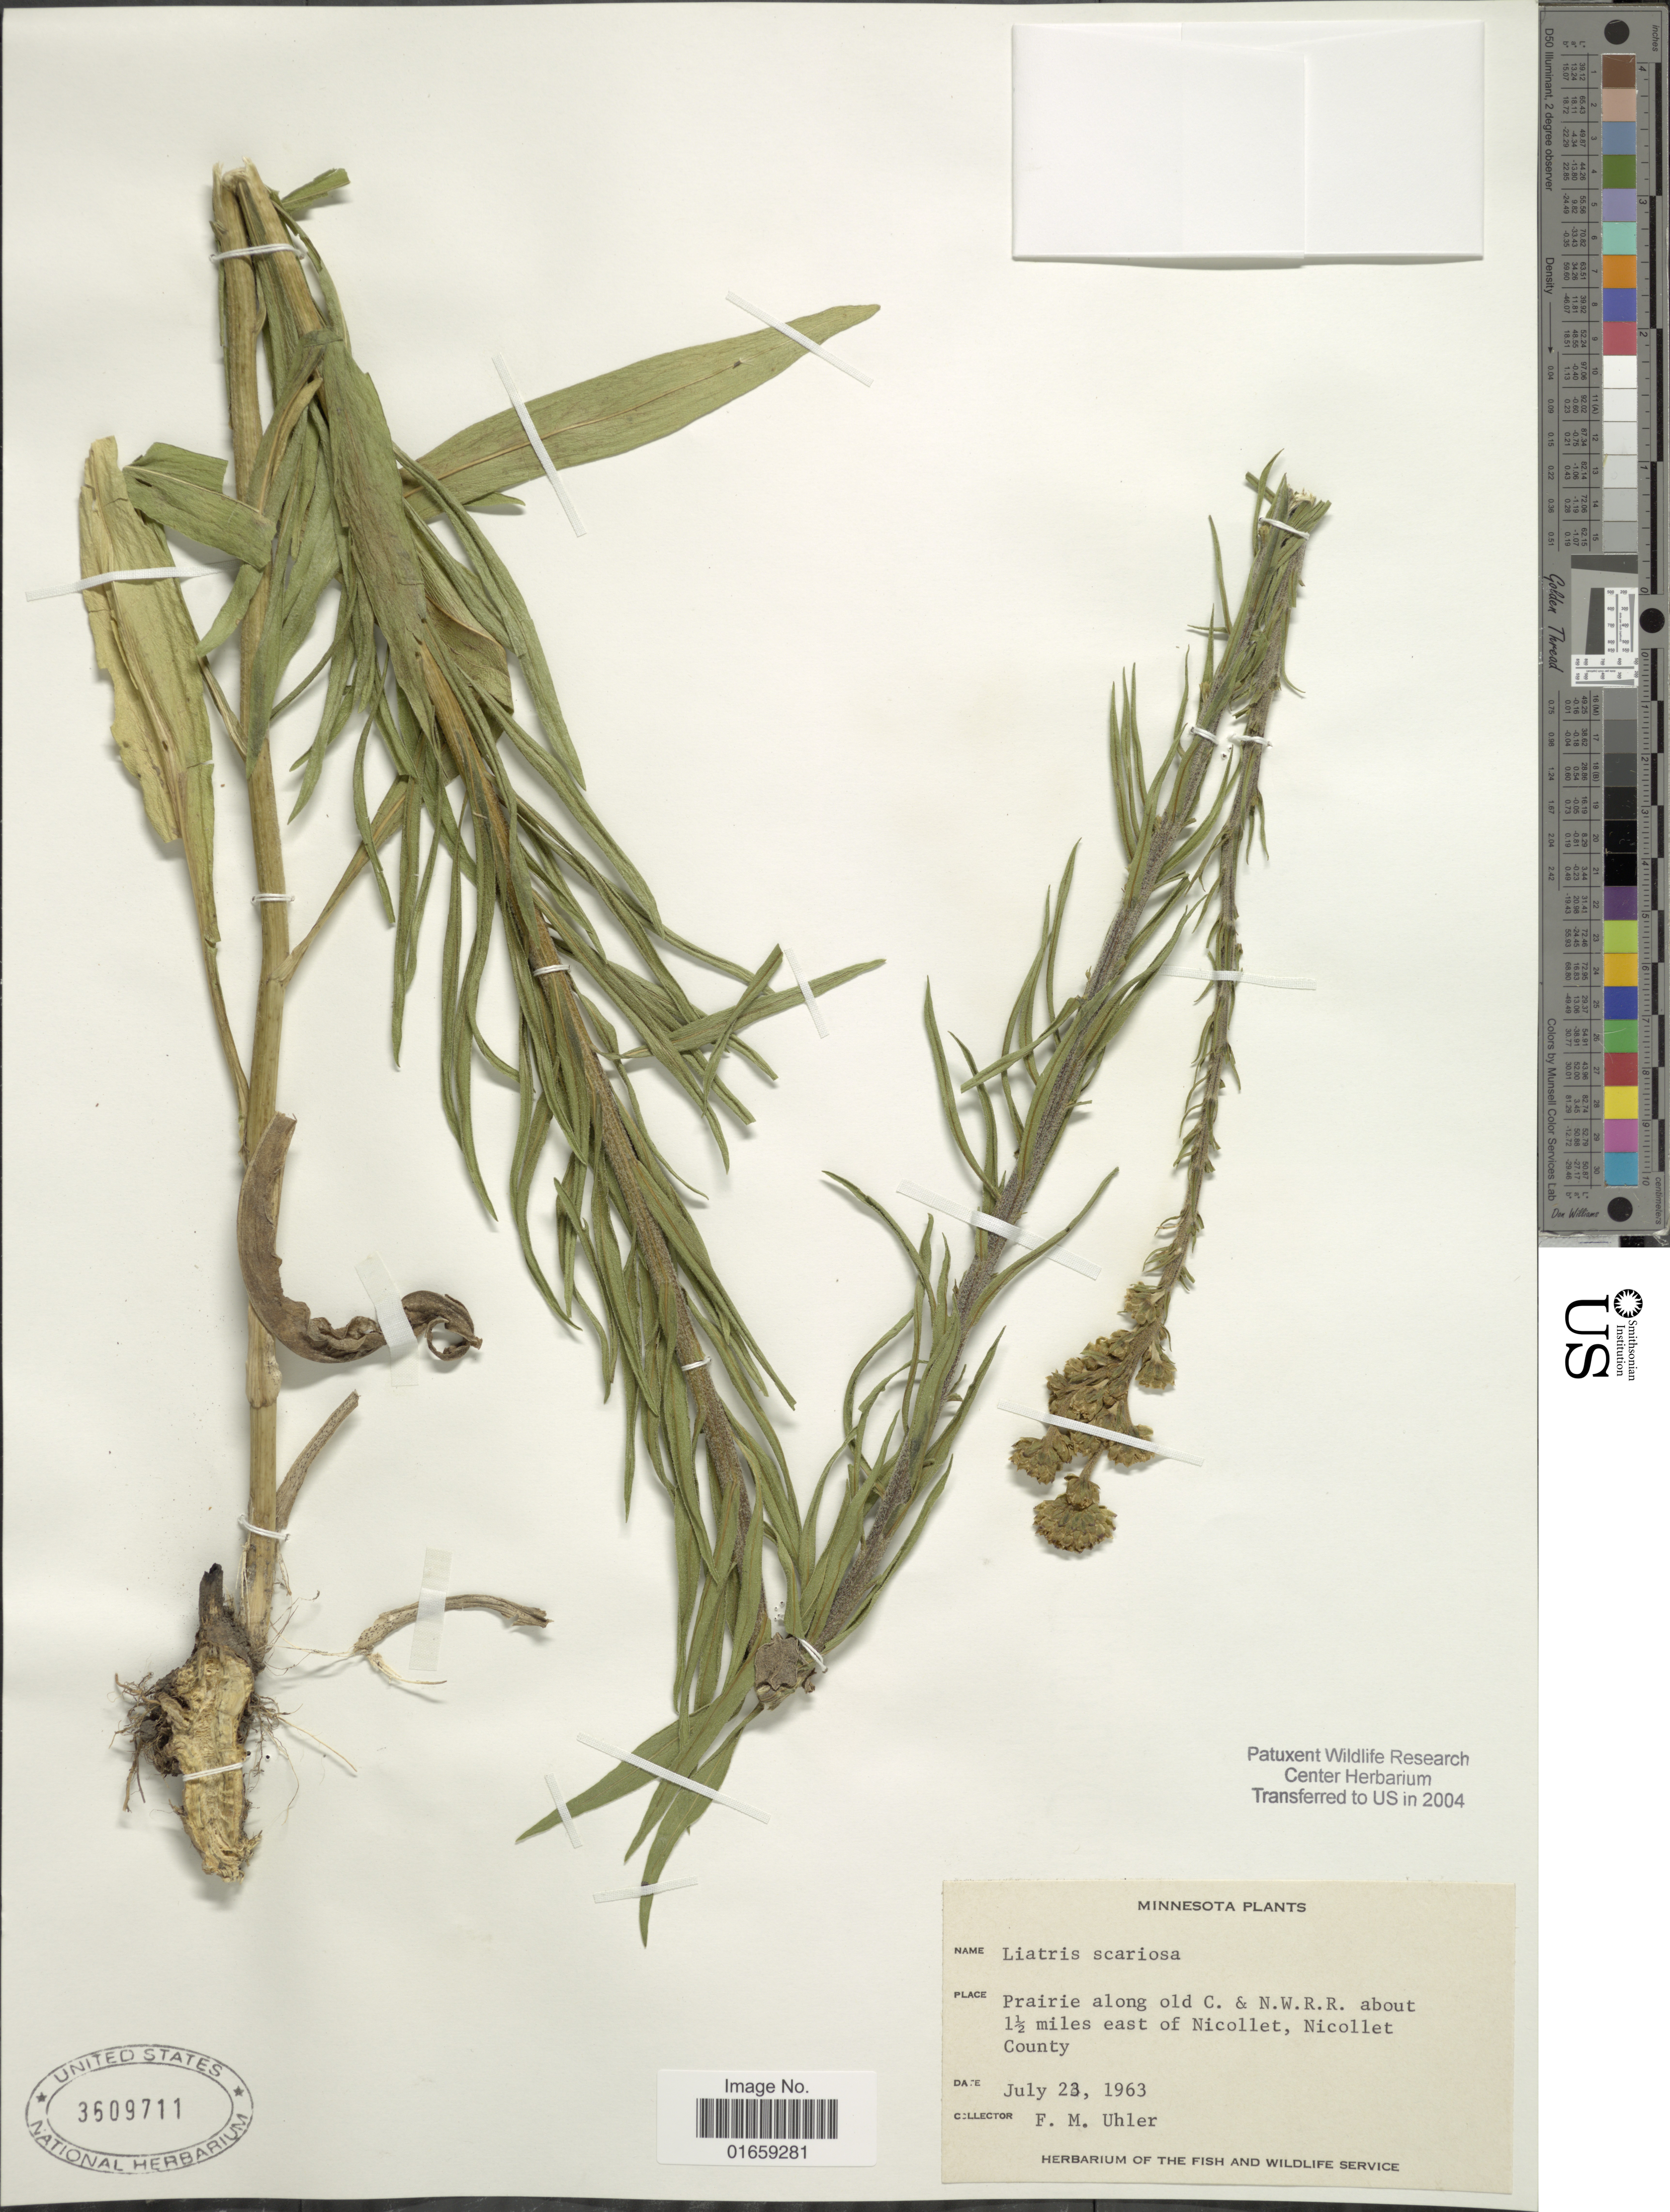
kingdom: Plantae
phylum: Tracheophyta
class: Magnoliopsida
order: Asterales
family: Asteraceae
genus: Liatris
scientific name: Liatris scariosa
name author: (L.) Willd.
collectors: F. M. Uhler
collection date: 1963-07-23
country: United States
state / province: Minnesota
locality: Prairie along old c. & N. W. R. R. about 1½ miles east of Nicollet, Nicolett County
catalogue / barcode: US 3509711